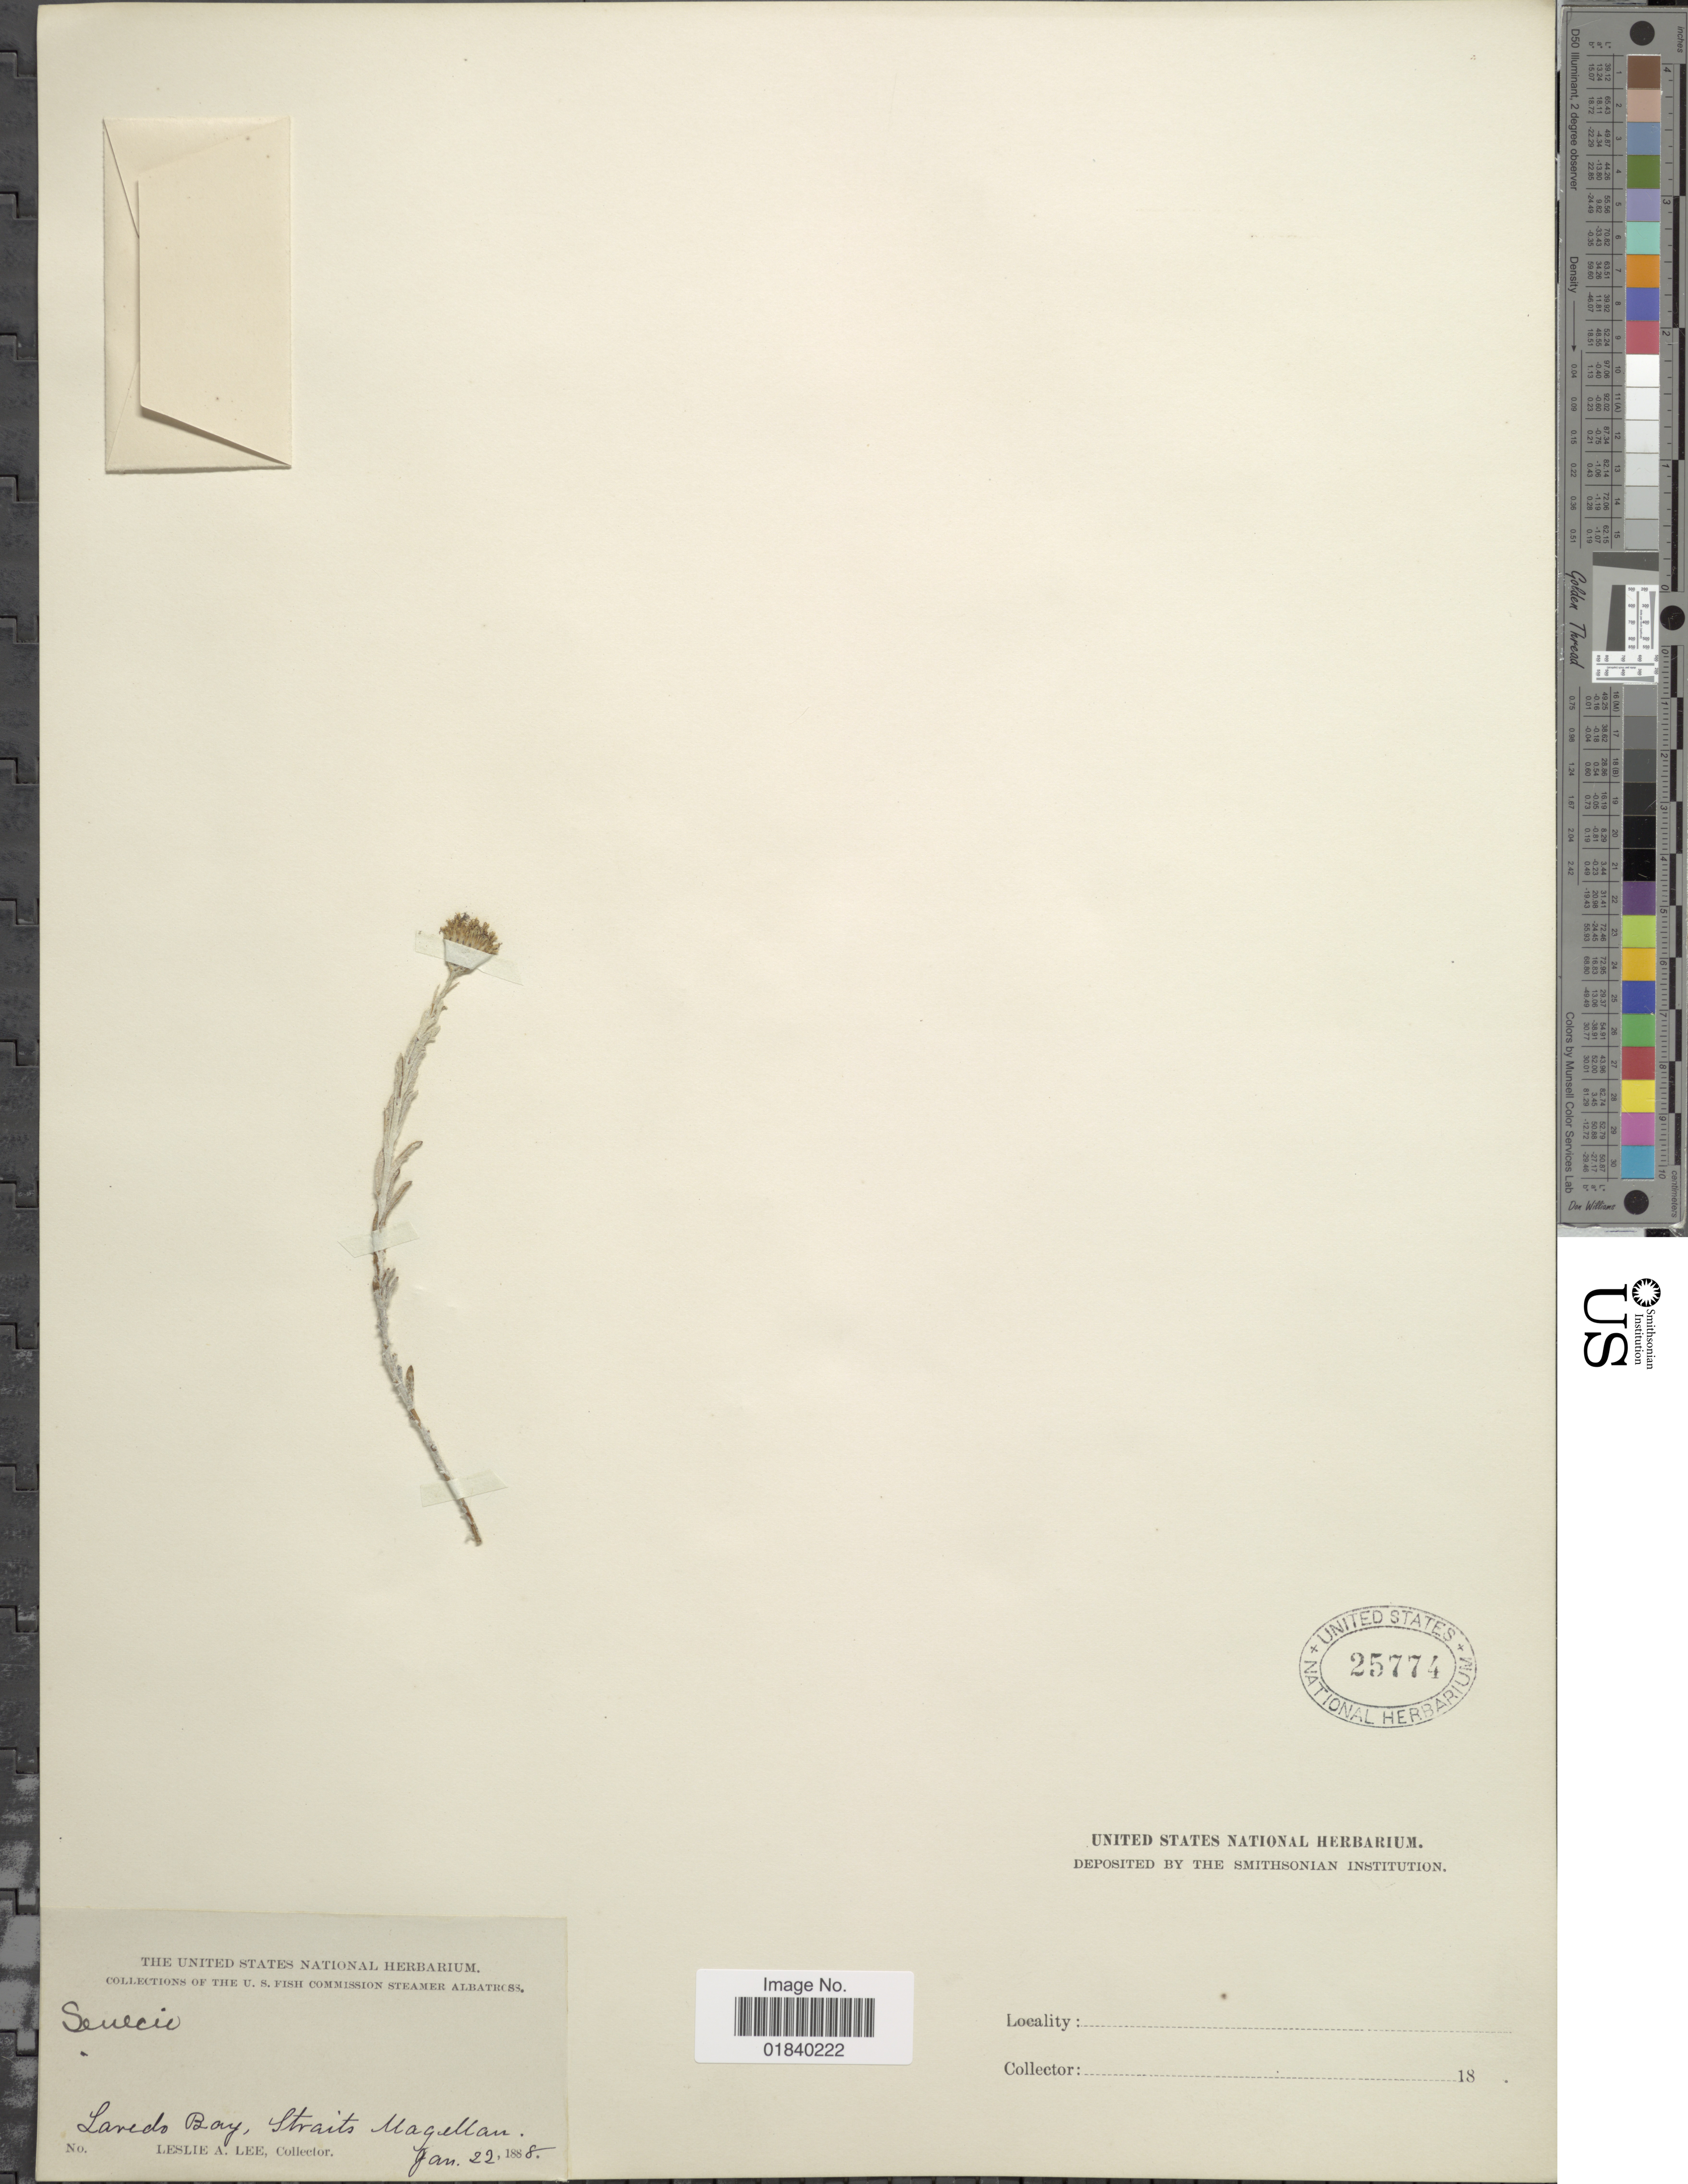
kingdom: Plantae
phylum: Tracheophyta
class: Magnoliopsida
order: Asterales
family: Asteraceae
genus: Senecio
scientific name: Senecio sp.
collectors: L. Lee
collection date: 1888-01-22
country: Chile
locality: Laredo Bay, Straits Magellan.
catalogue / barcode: US 25774